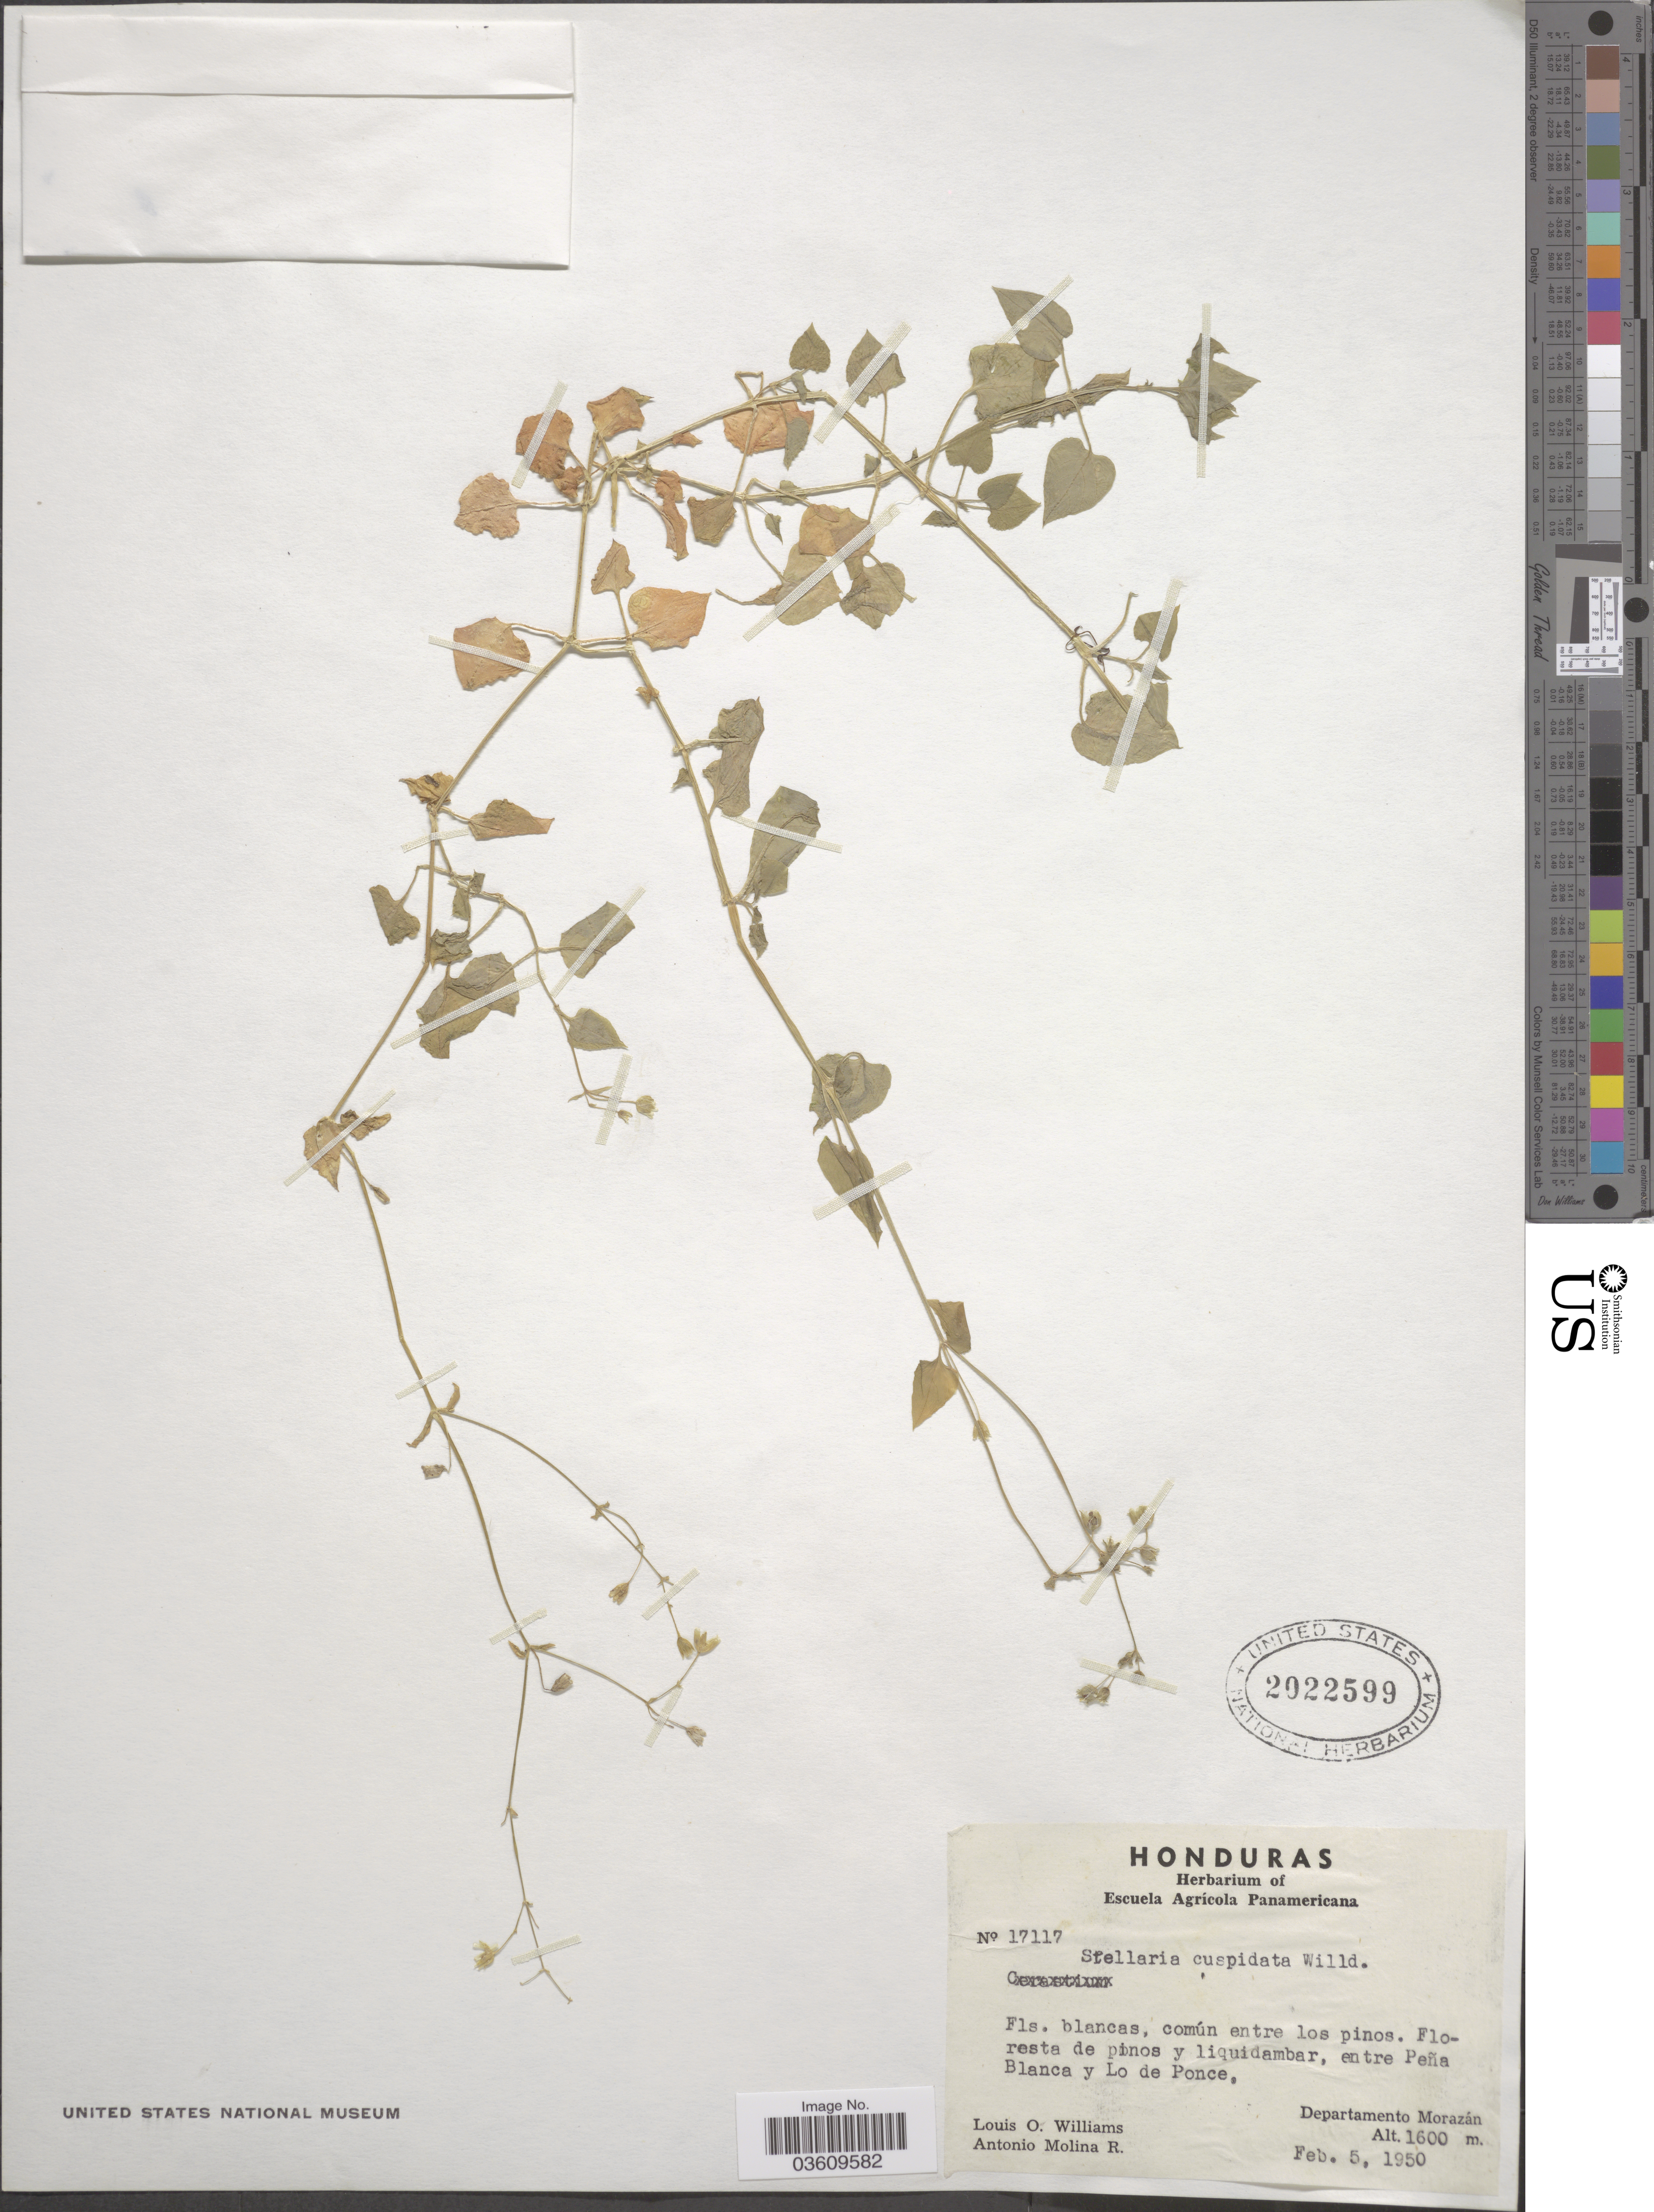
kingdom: Plantae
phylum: Tracheophyta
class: Magnoliopsida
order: Caryophyllales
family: Caryophyllaceae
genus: Stellaria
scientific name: Stellaria cuspidata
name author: Willd. ex Schltdl.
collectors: L. O. Williams & A. Molina R.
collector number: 17117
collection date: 1950-02-05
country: Honduras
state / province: Fco. Morazán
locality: Entre Peña Blanca y Lo de Ponce, Departamento Morazán.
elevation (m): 1600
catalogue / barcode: US 2022599